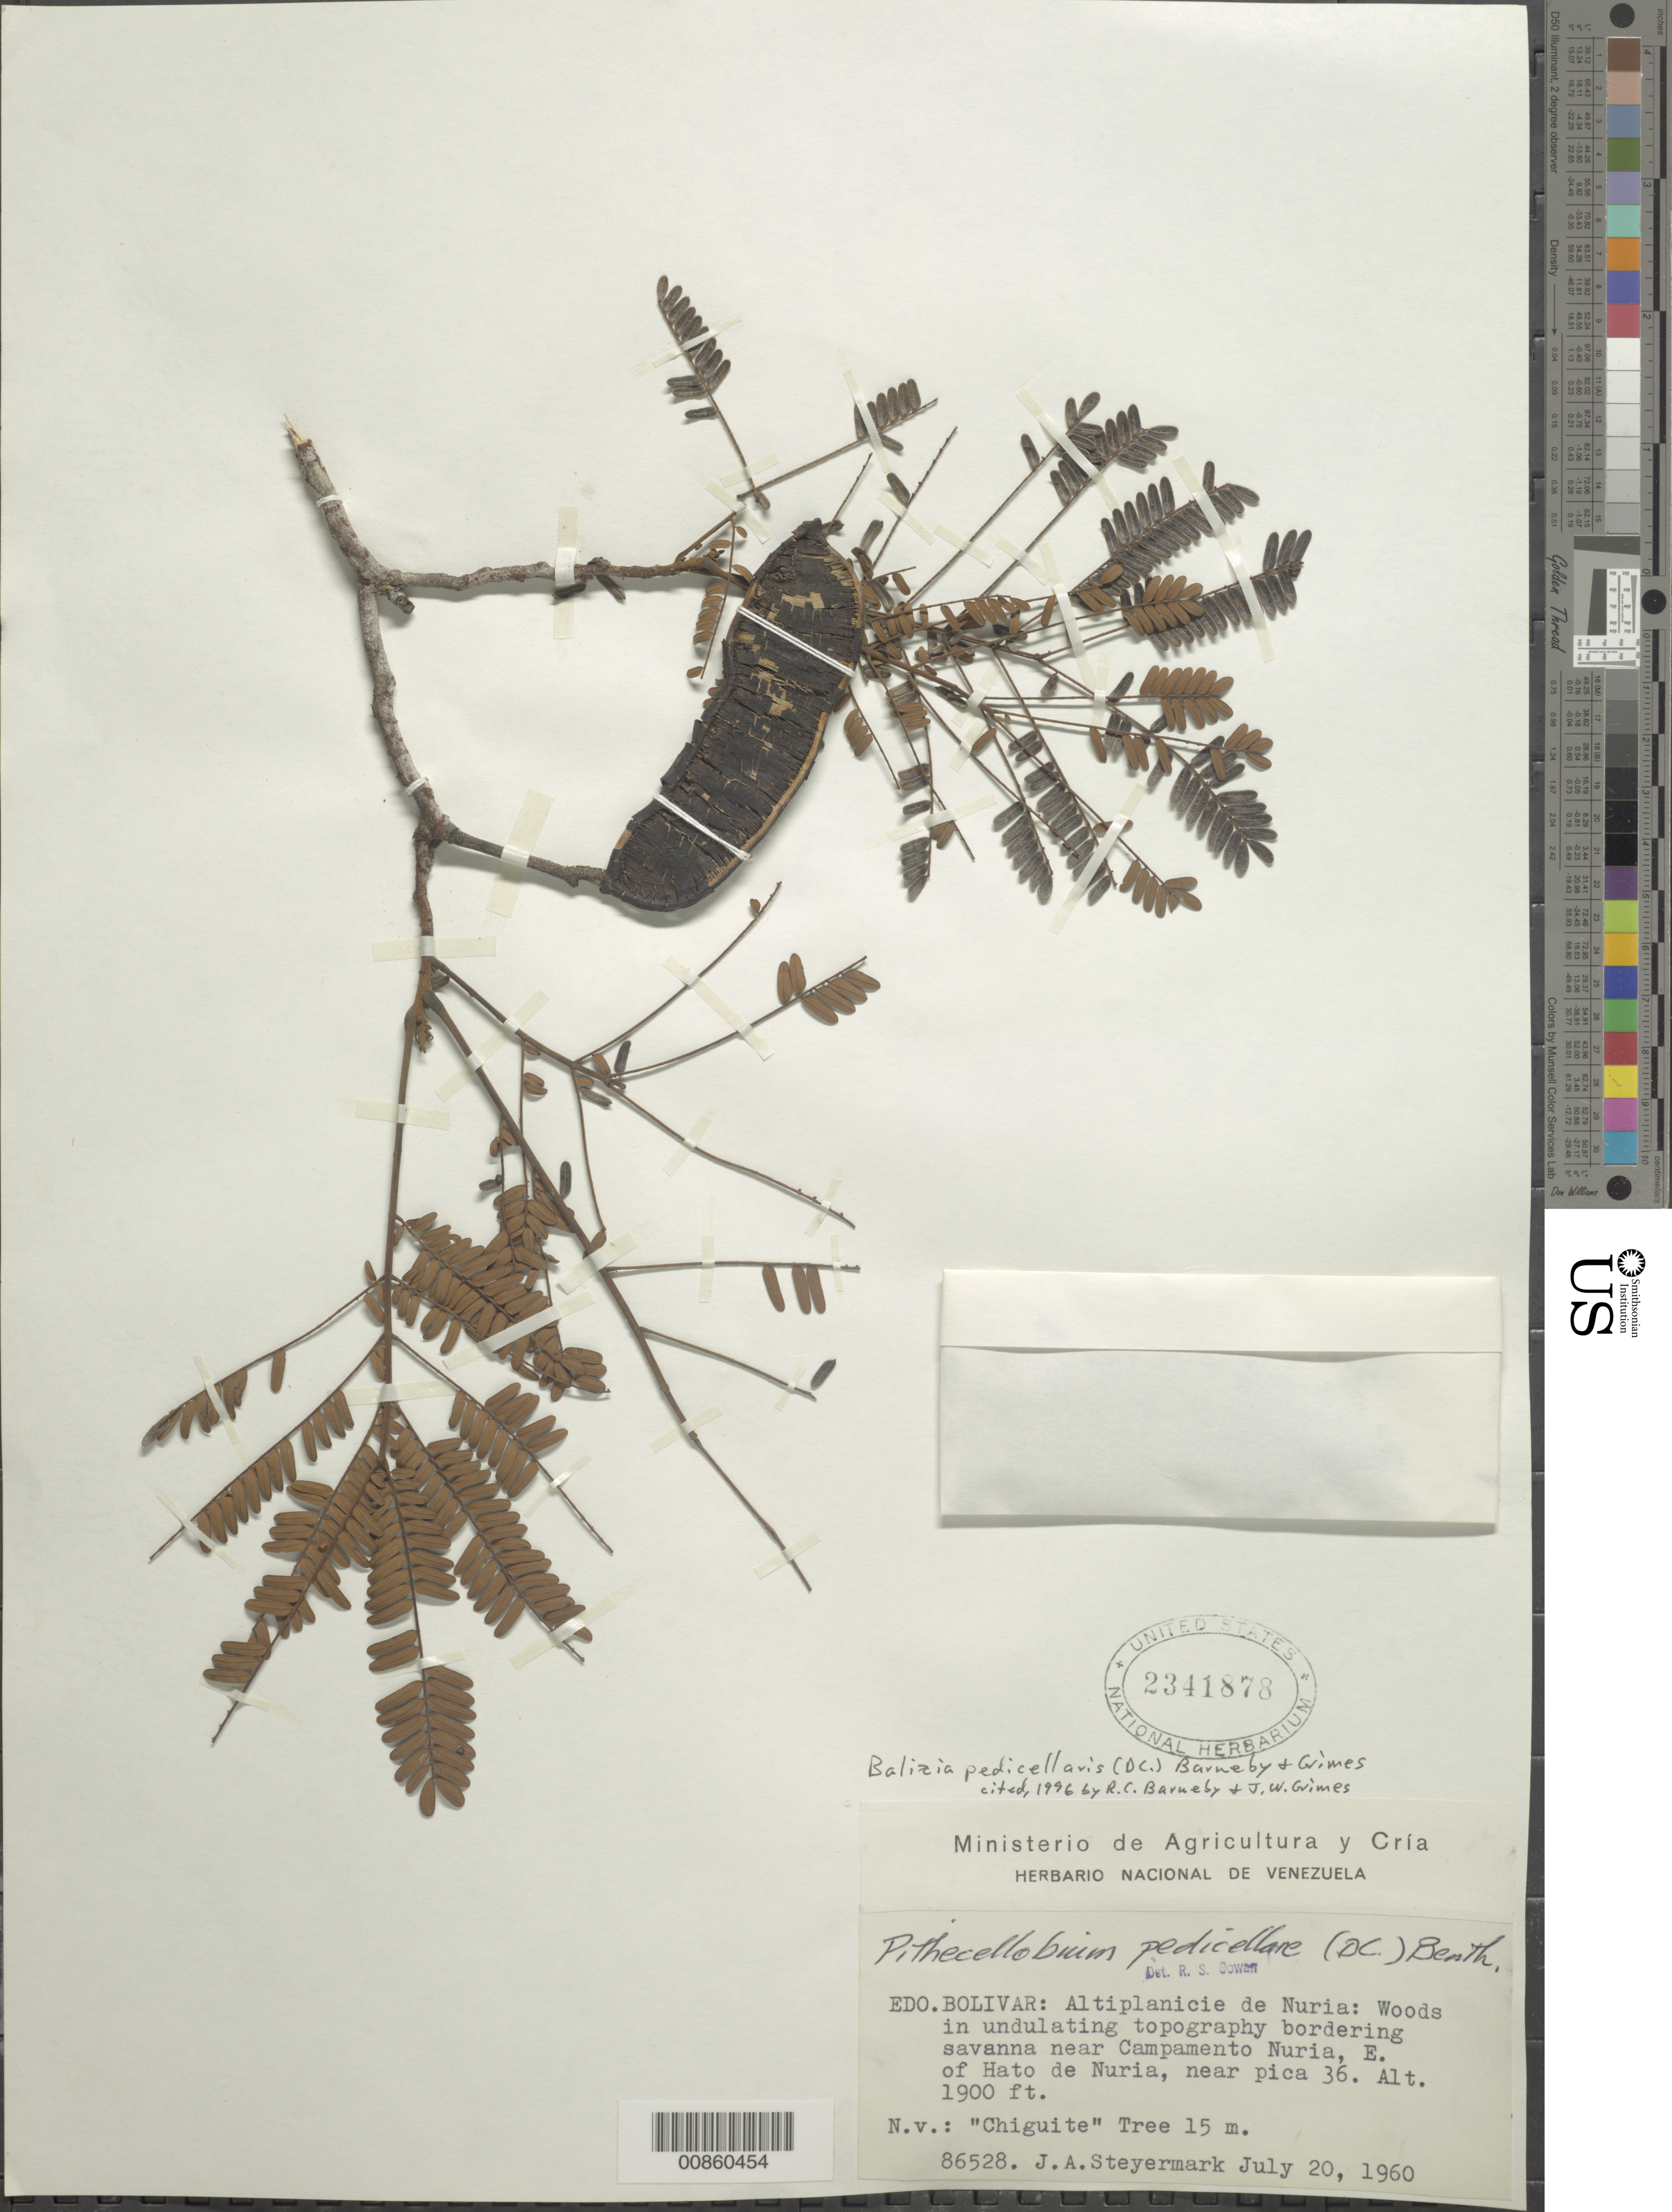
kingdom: Plantae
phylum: Tracheophyta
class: Magnoliopsida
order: Fabales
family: Fabaceae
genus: Hydrochorea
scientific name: Hydrochorea pedicellaris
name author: (DC.) M.V.B. Soares et al.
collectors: J. Steyermark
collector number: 86528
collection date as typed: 20-Jul-60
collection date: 1960-07-20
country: Venezuela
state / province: Bolívar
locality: Altiplanicie de Nuria: near Campamento Nuria, E. of Hato de Nuria, near pica 36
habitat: Woods in undulating topography bordering savanna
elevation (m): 579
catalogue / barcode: US 2341878